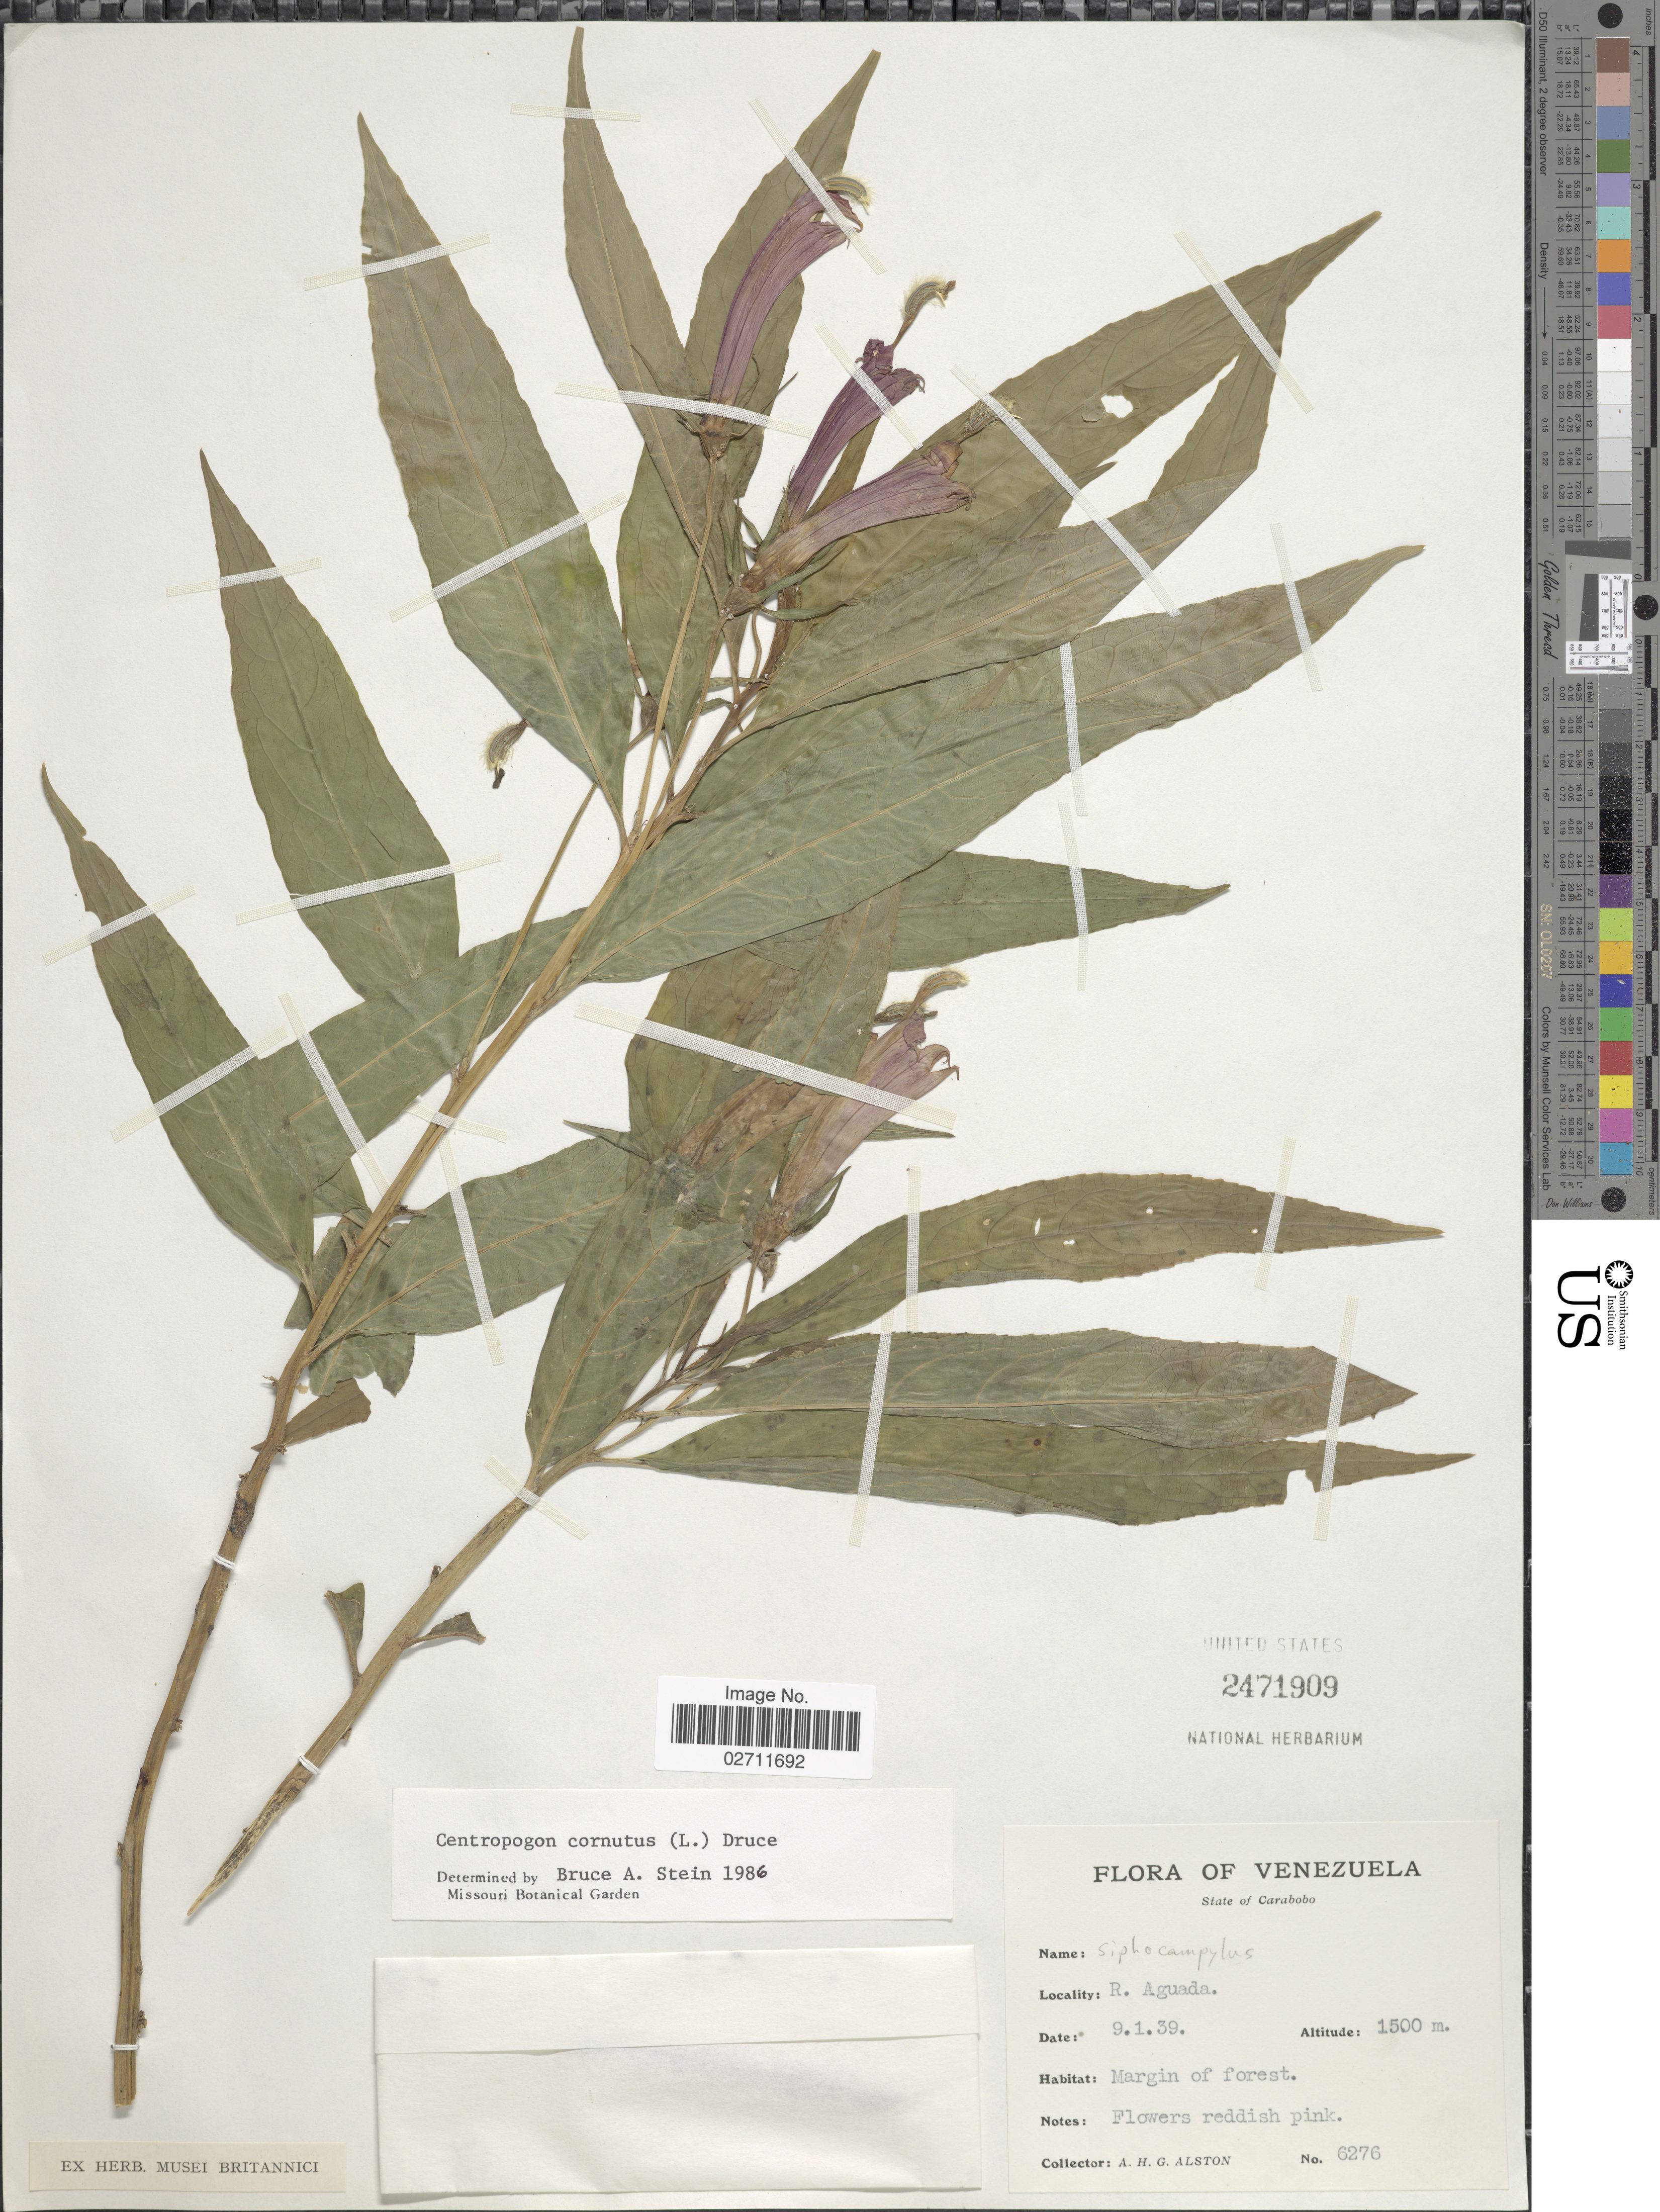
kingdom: Plantae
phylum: Tracheophyta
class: Magnoliopsida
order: Asterales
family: Campanulaceae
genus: Centropogon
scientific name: Centropogon cornutus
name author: (L.) Druce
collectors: A. H. Alston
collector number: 6276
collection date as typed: Transcribed d/m/y: 9/1/39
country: Venezuela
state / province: Carabobo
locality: R. Aguada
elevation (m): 1500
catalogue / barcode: US 2471909